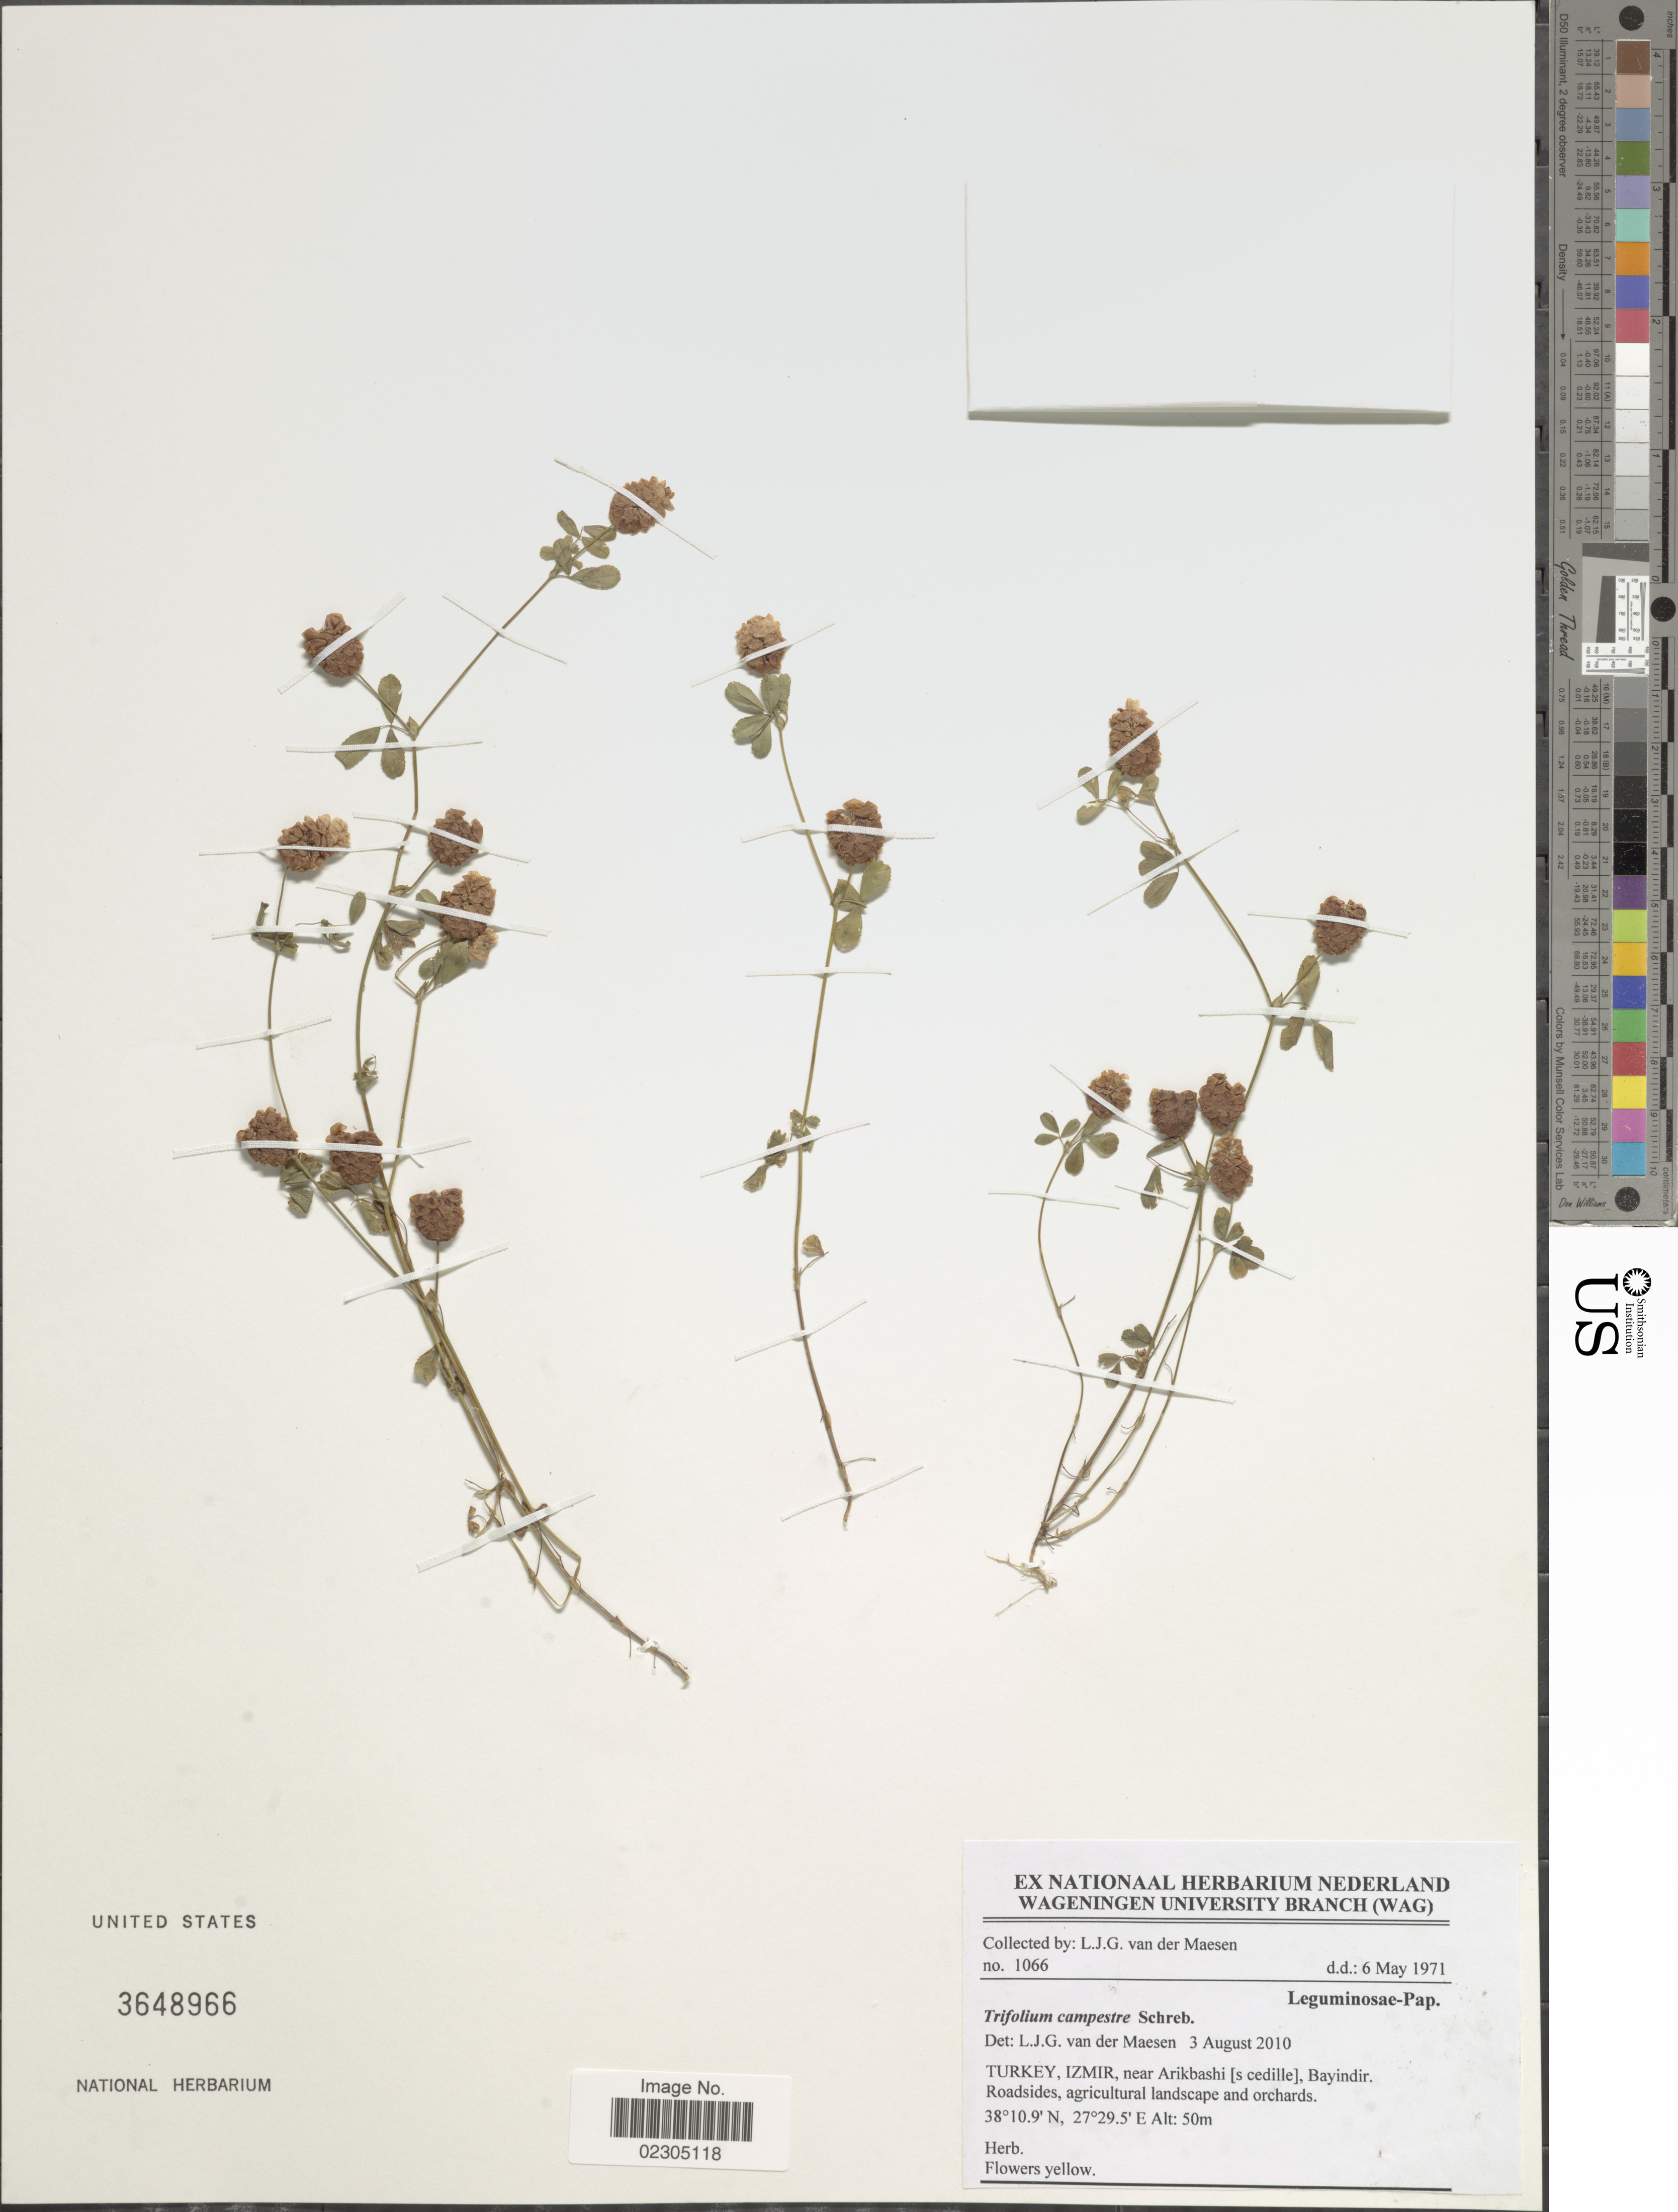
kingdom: Plantae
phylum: Tracheophyta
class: Magnoliopsida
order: Fabales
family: Fabaceae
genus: Trifolium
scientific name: Trifolium campestre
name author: Schreb.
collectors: L. van der Maesen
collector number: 1066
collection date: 1971-05-06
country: Turkey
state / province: Izmir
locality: Near Arikbashi ( s cedille), Bayindir. Roadsides.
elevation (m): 50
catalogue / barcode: US 3648966